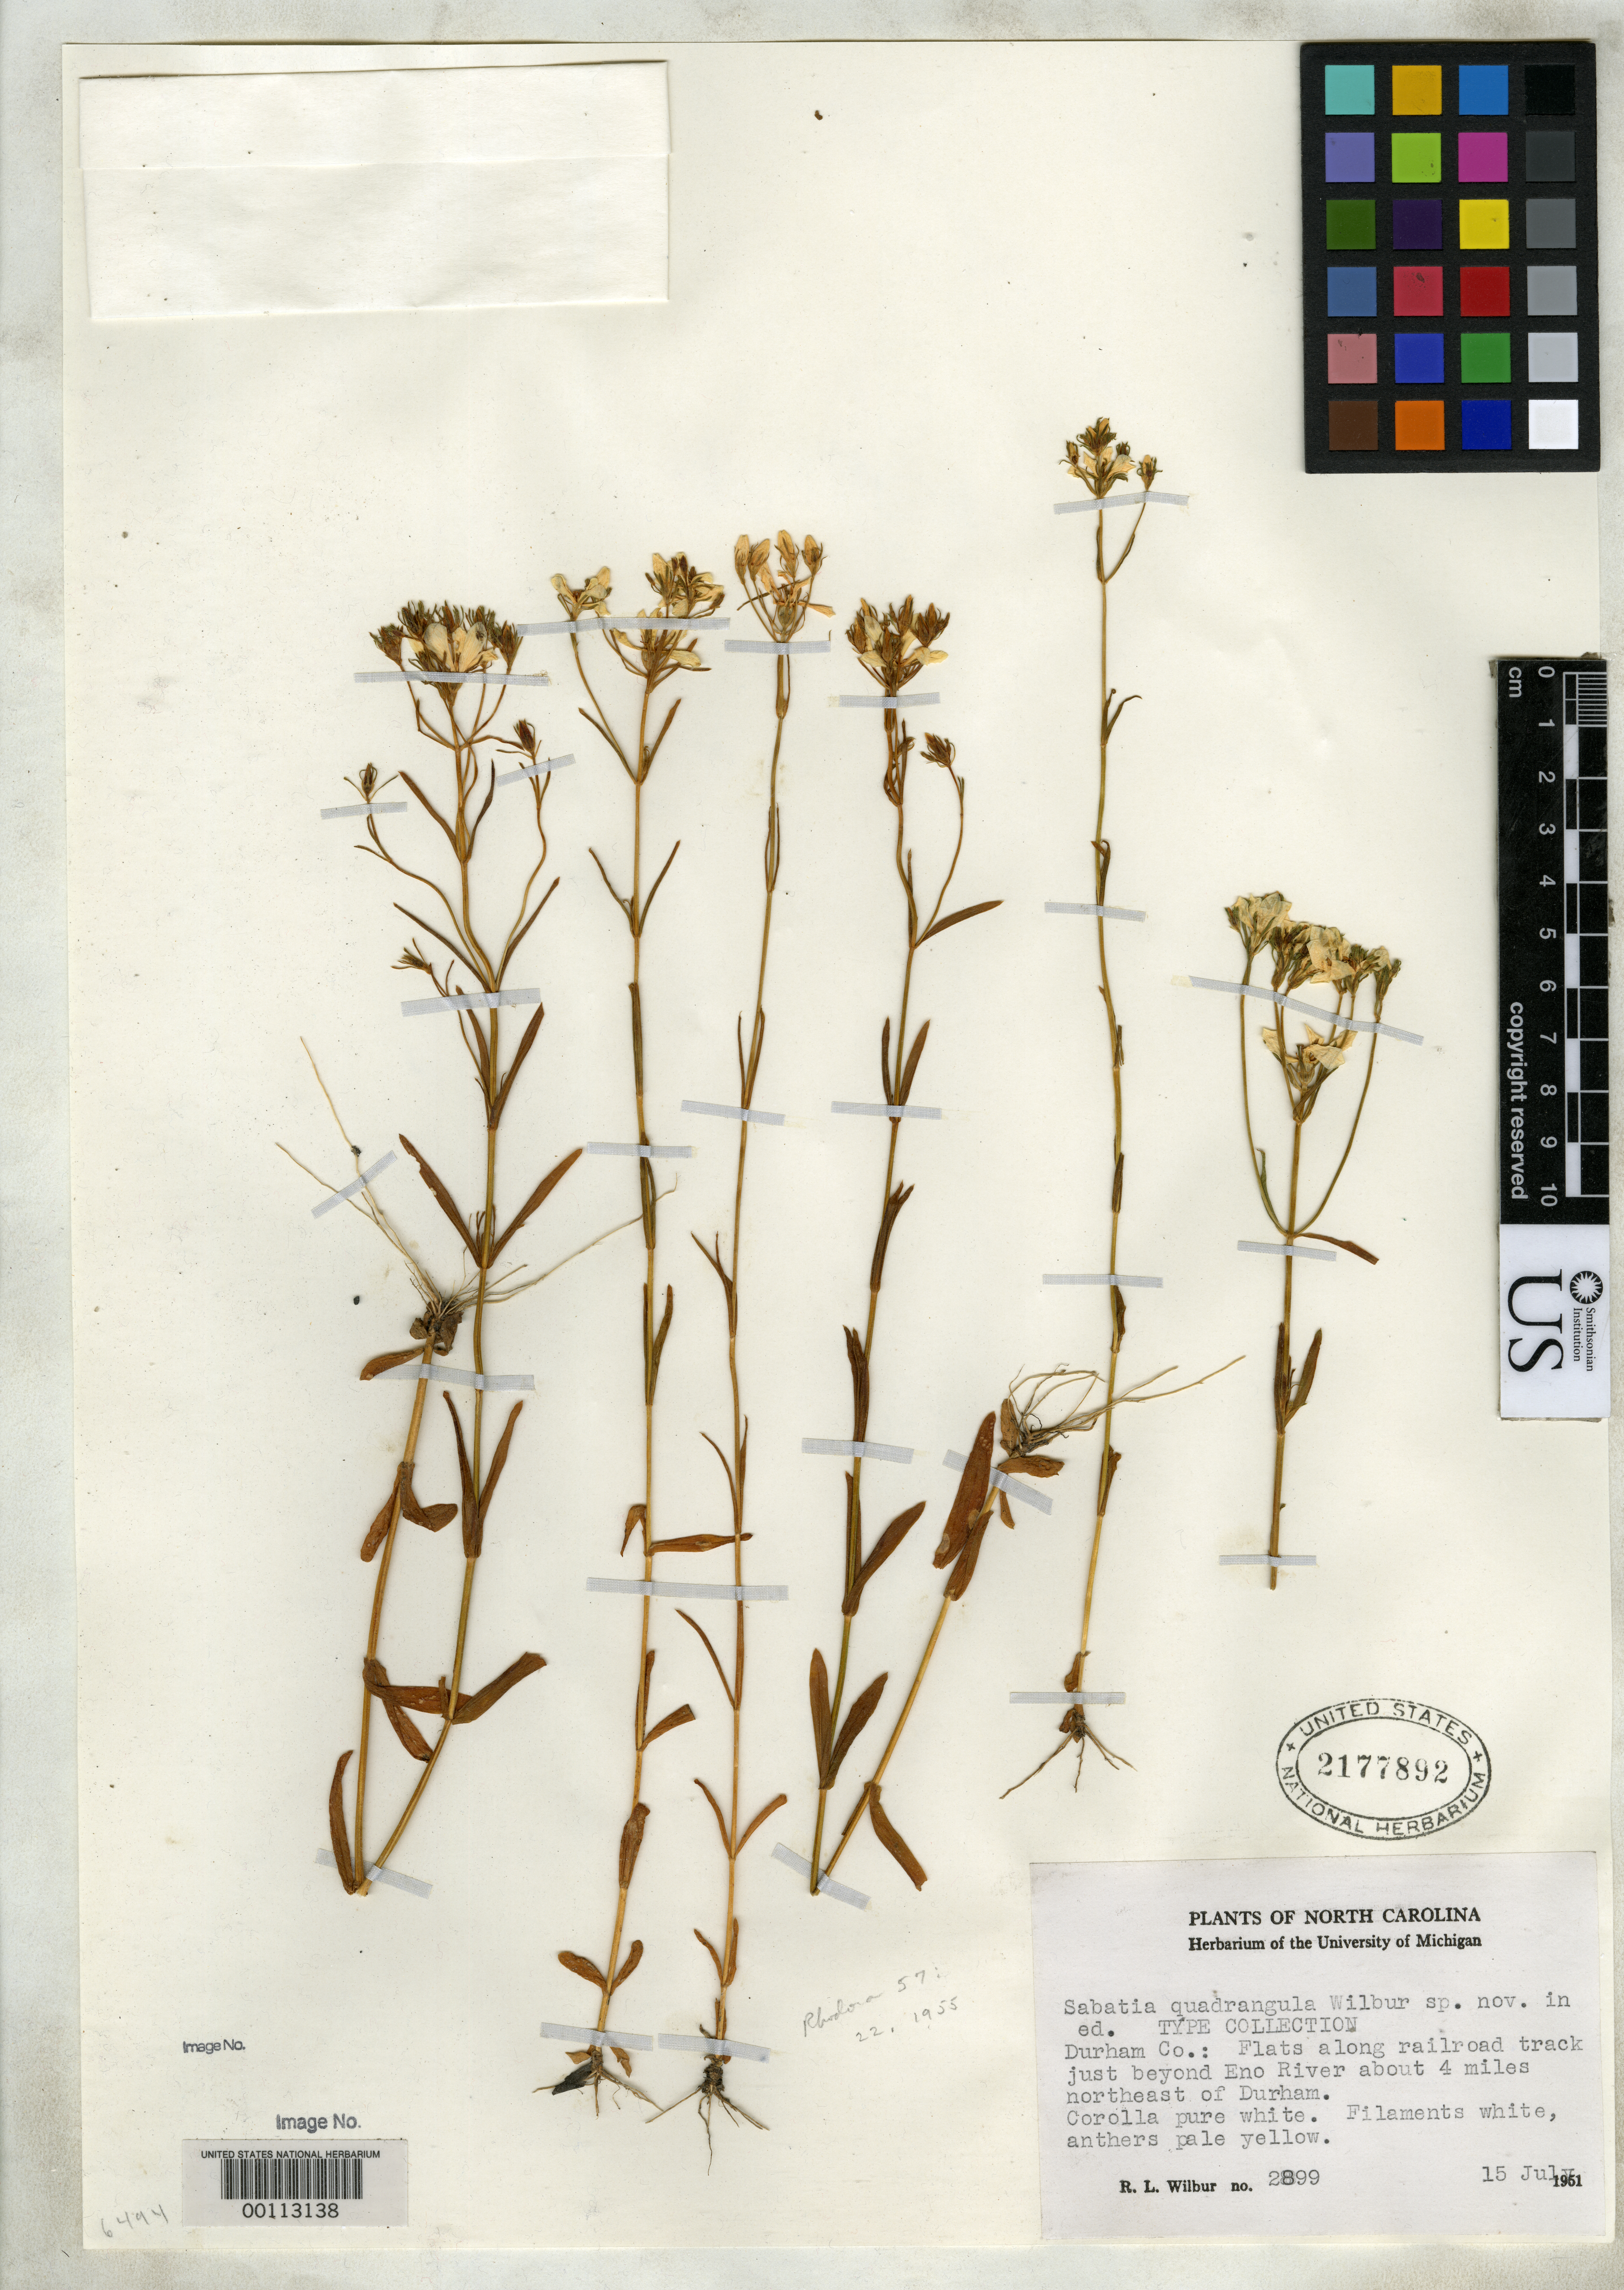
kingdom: Plantae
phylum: Tracheophyta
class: Magnoliopsida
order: Gentianales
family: Gentianaceae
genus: Sabatia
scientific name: Sabatia quadrangula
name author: Wilbur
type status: Isotype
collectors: R. L. Wilbur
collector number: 2899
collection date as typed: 15 Jul 1951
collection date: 1951-07-15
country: United States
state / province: North Carolina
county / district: Durham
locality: Eno River, 4 mi NE of Durham.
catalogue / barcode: US 2177892